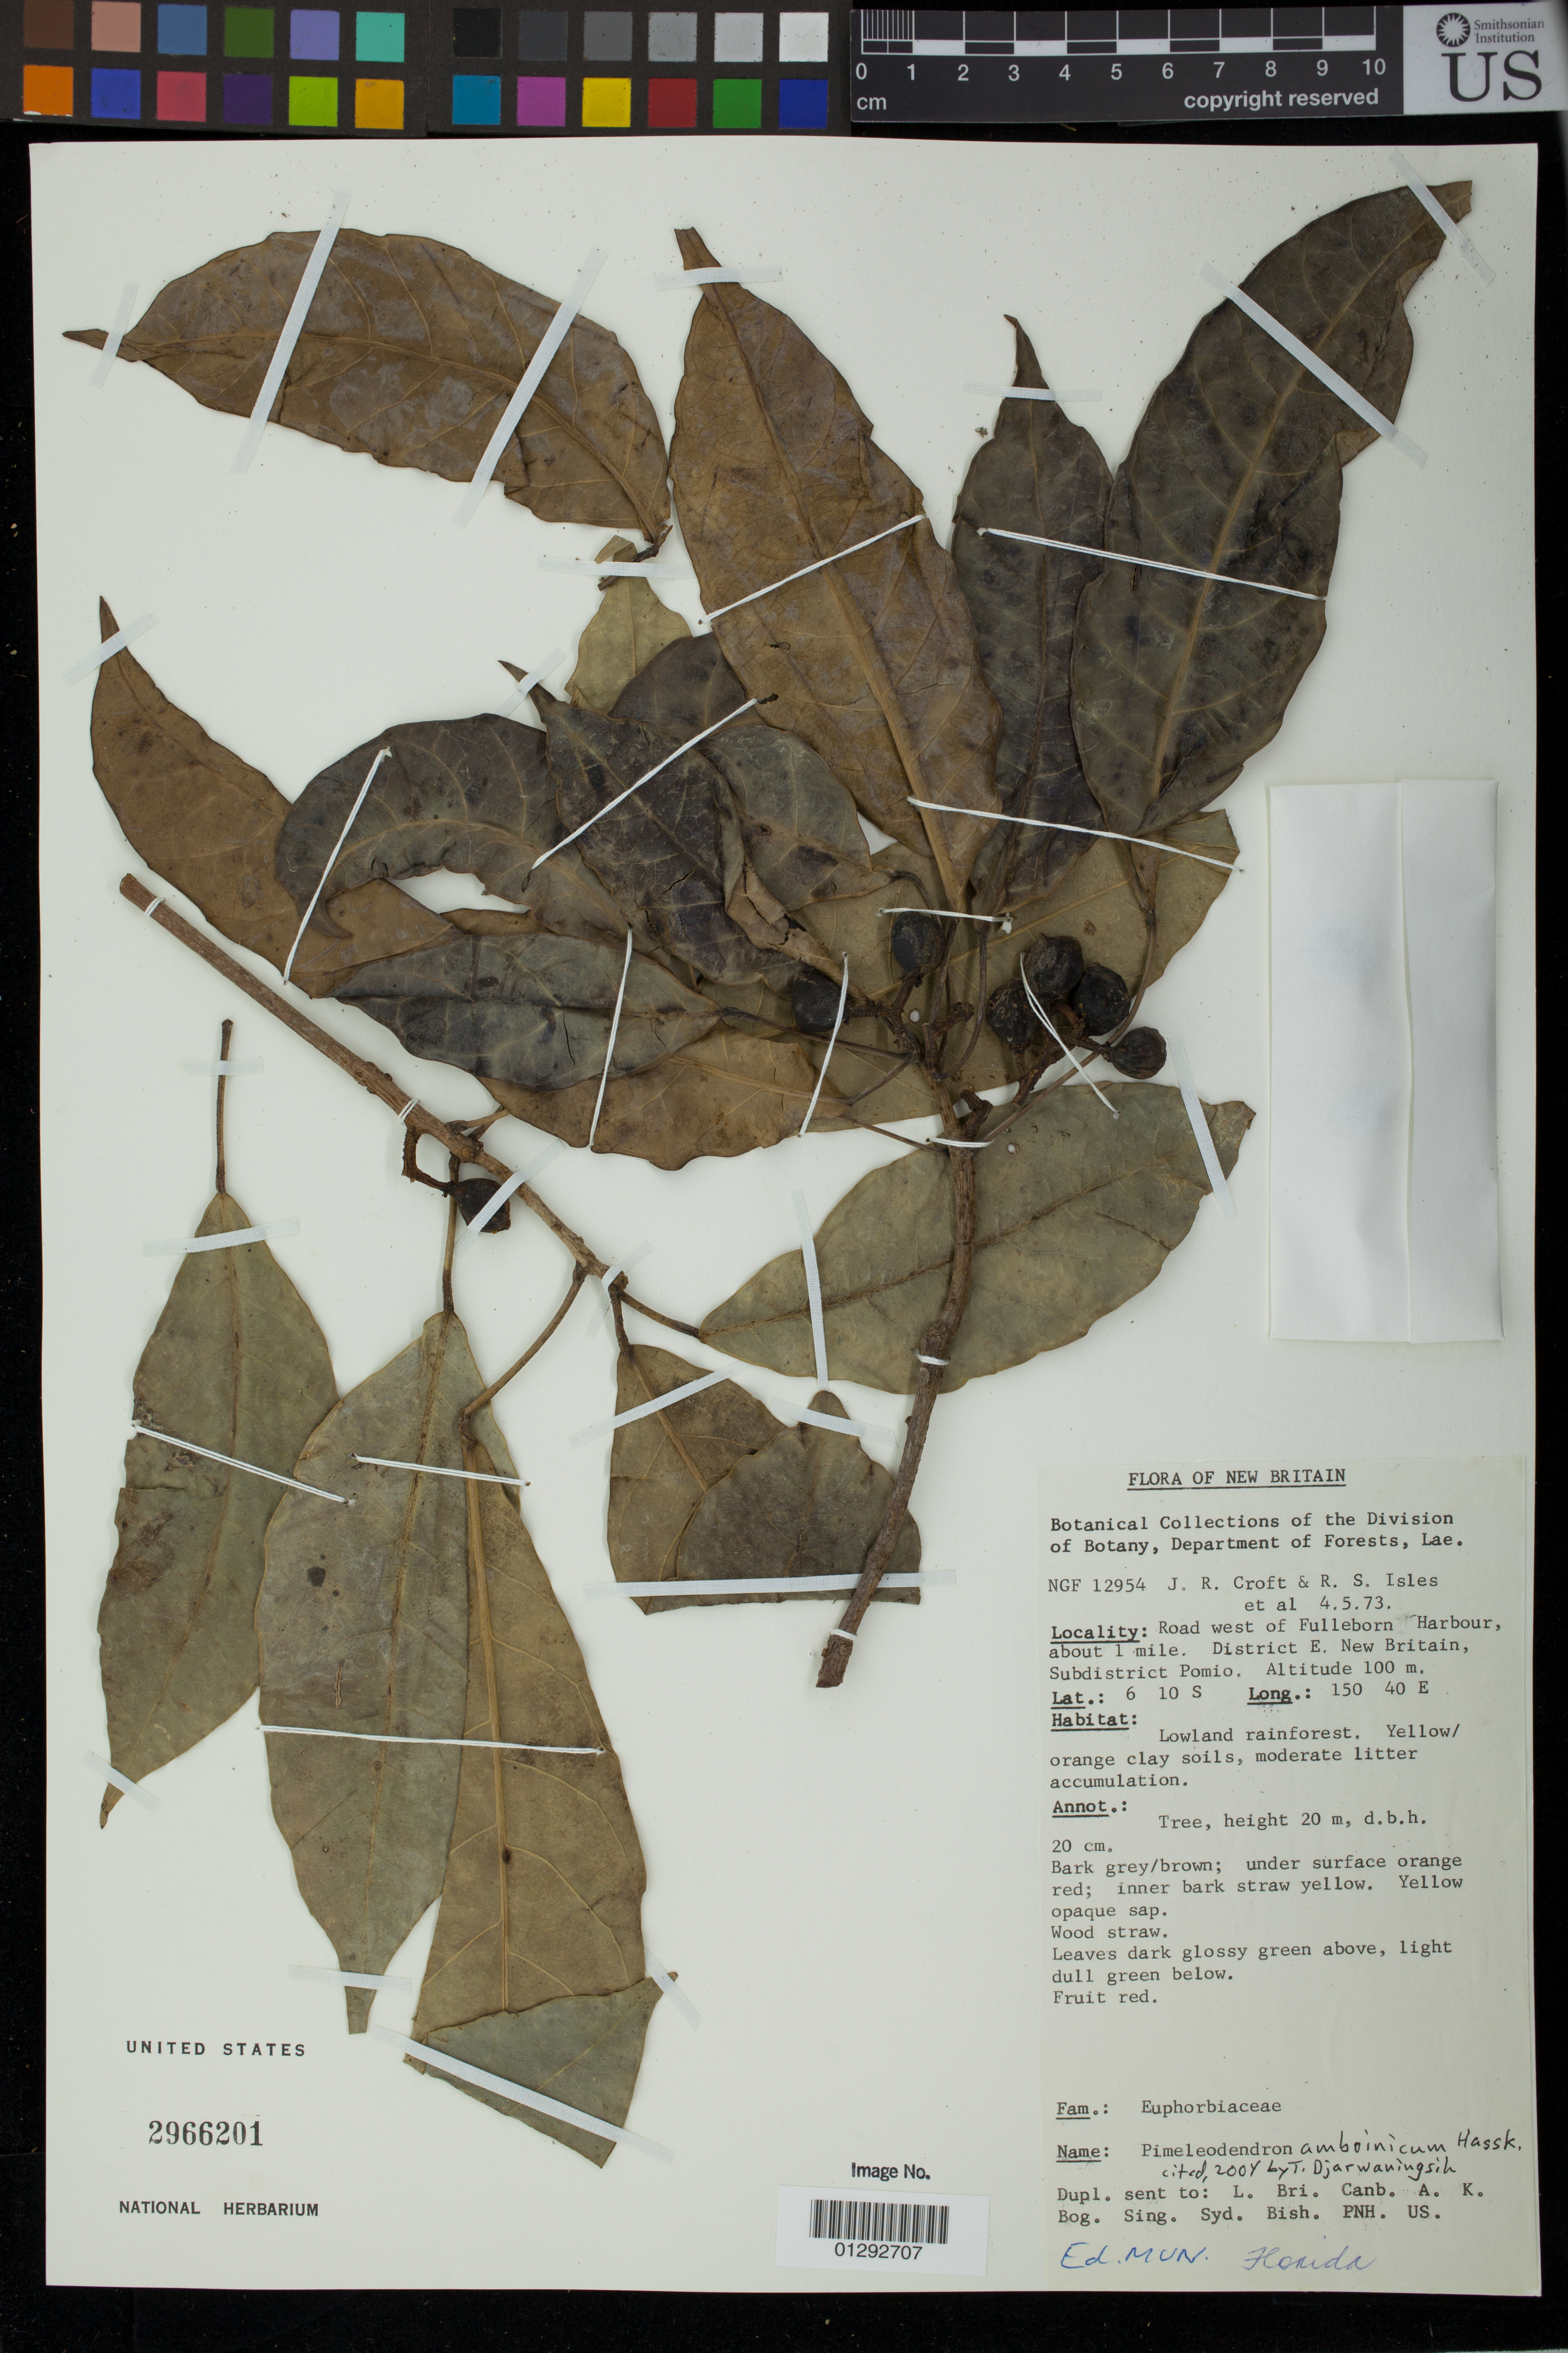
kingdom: Plantae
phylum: Tracheophyta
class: Magnoliopsida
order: Malpighiales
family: Euphorbiaceae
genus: Pimelodendron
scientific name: Pimelodendron amboinicum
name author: Hassk.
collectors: J. R. Croft & R. Isles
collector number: NGF 12954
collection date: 1973-05-04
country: Papua New Guinea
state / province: East New Britain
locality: Road west of Fulleborn Harbour, about 1 mile. District East New Britain. Subdistrict Pomio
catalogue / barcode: US 2966201